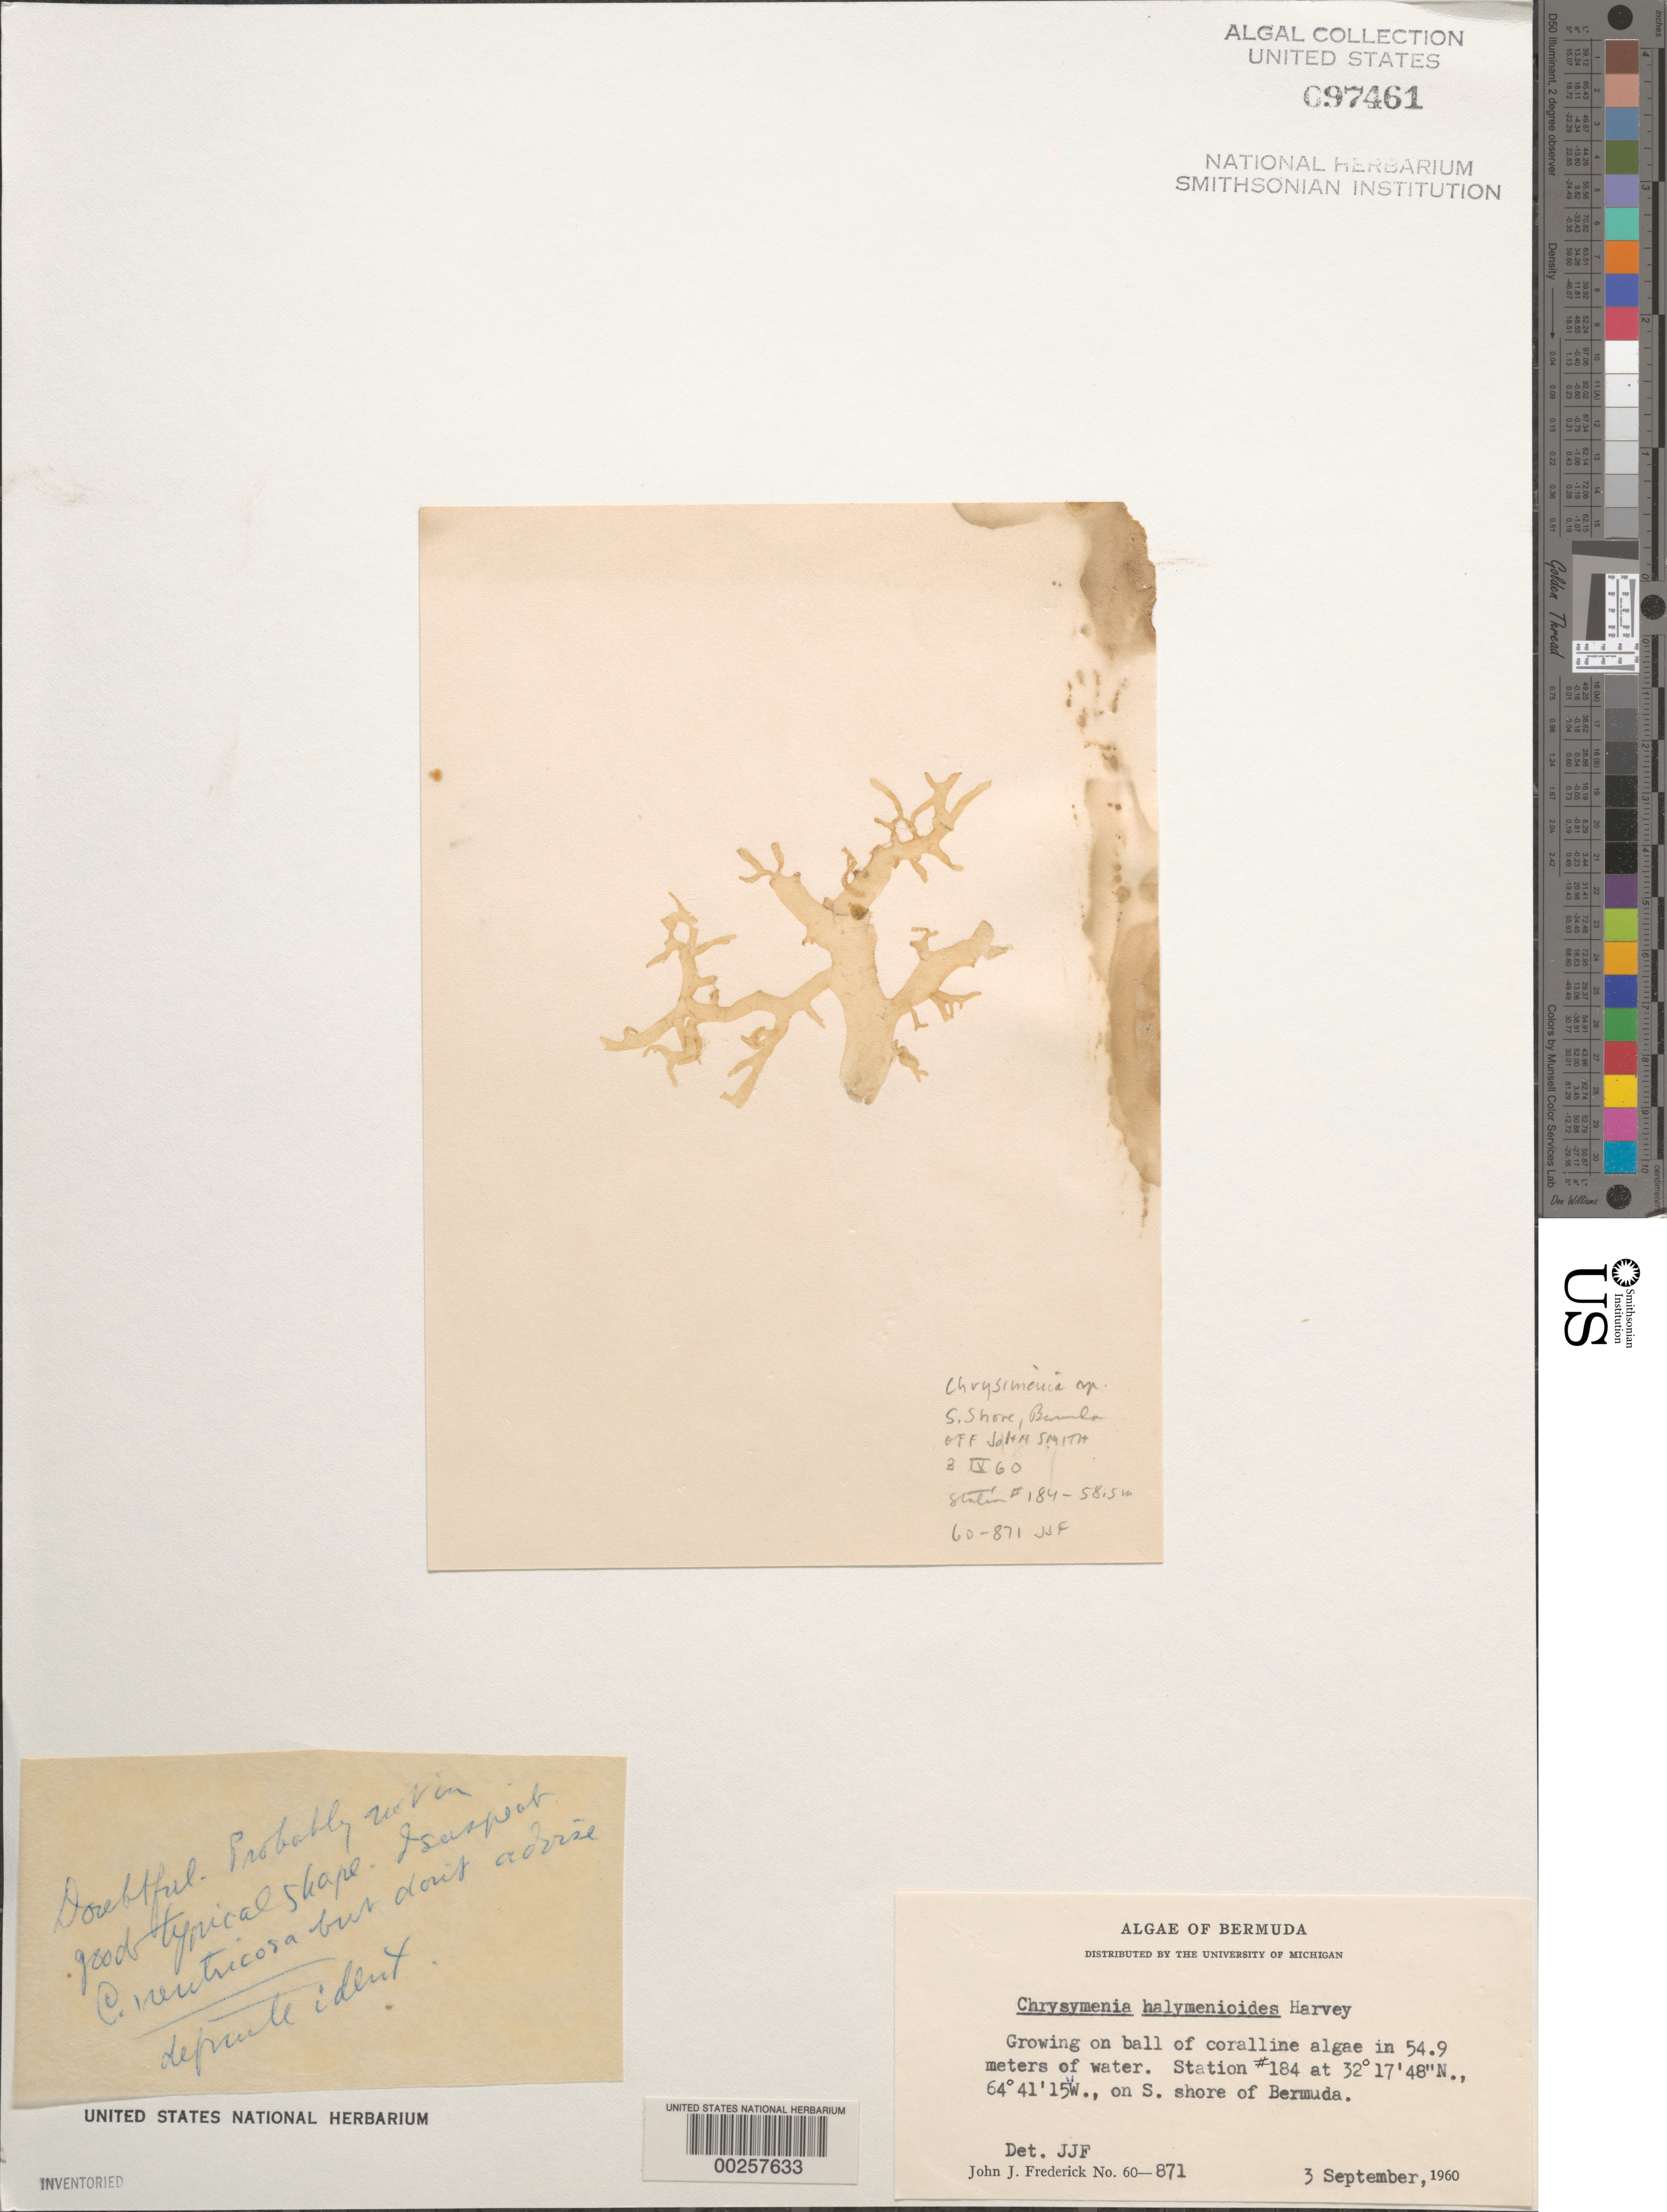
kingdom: Plantae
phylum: Rhodophyta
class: Florideophyceae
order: Rhodymeniales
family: Rhodymeniaceae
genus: Chrysymenia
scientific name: Chrysymenia halymenioides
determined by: Frederick, J. J.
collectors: J. Frederick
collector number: JJF 60-871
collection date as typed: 03 Sep 1960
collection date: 1960-09-03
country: Bermuda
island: Bermuda Island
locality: South shore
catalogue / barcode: US 97461